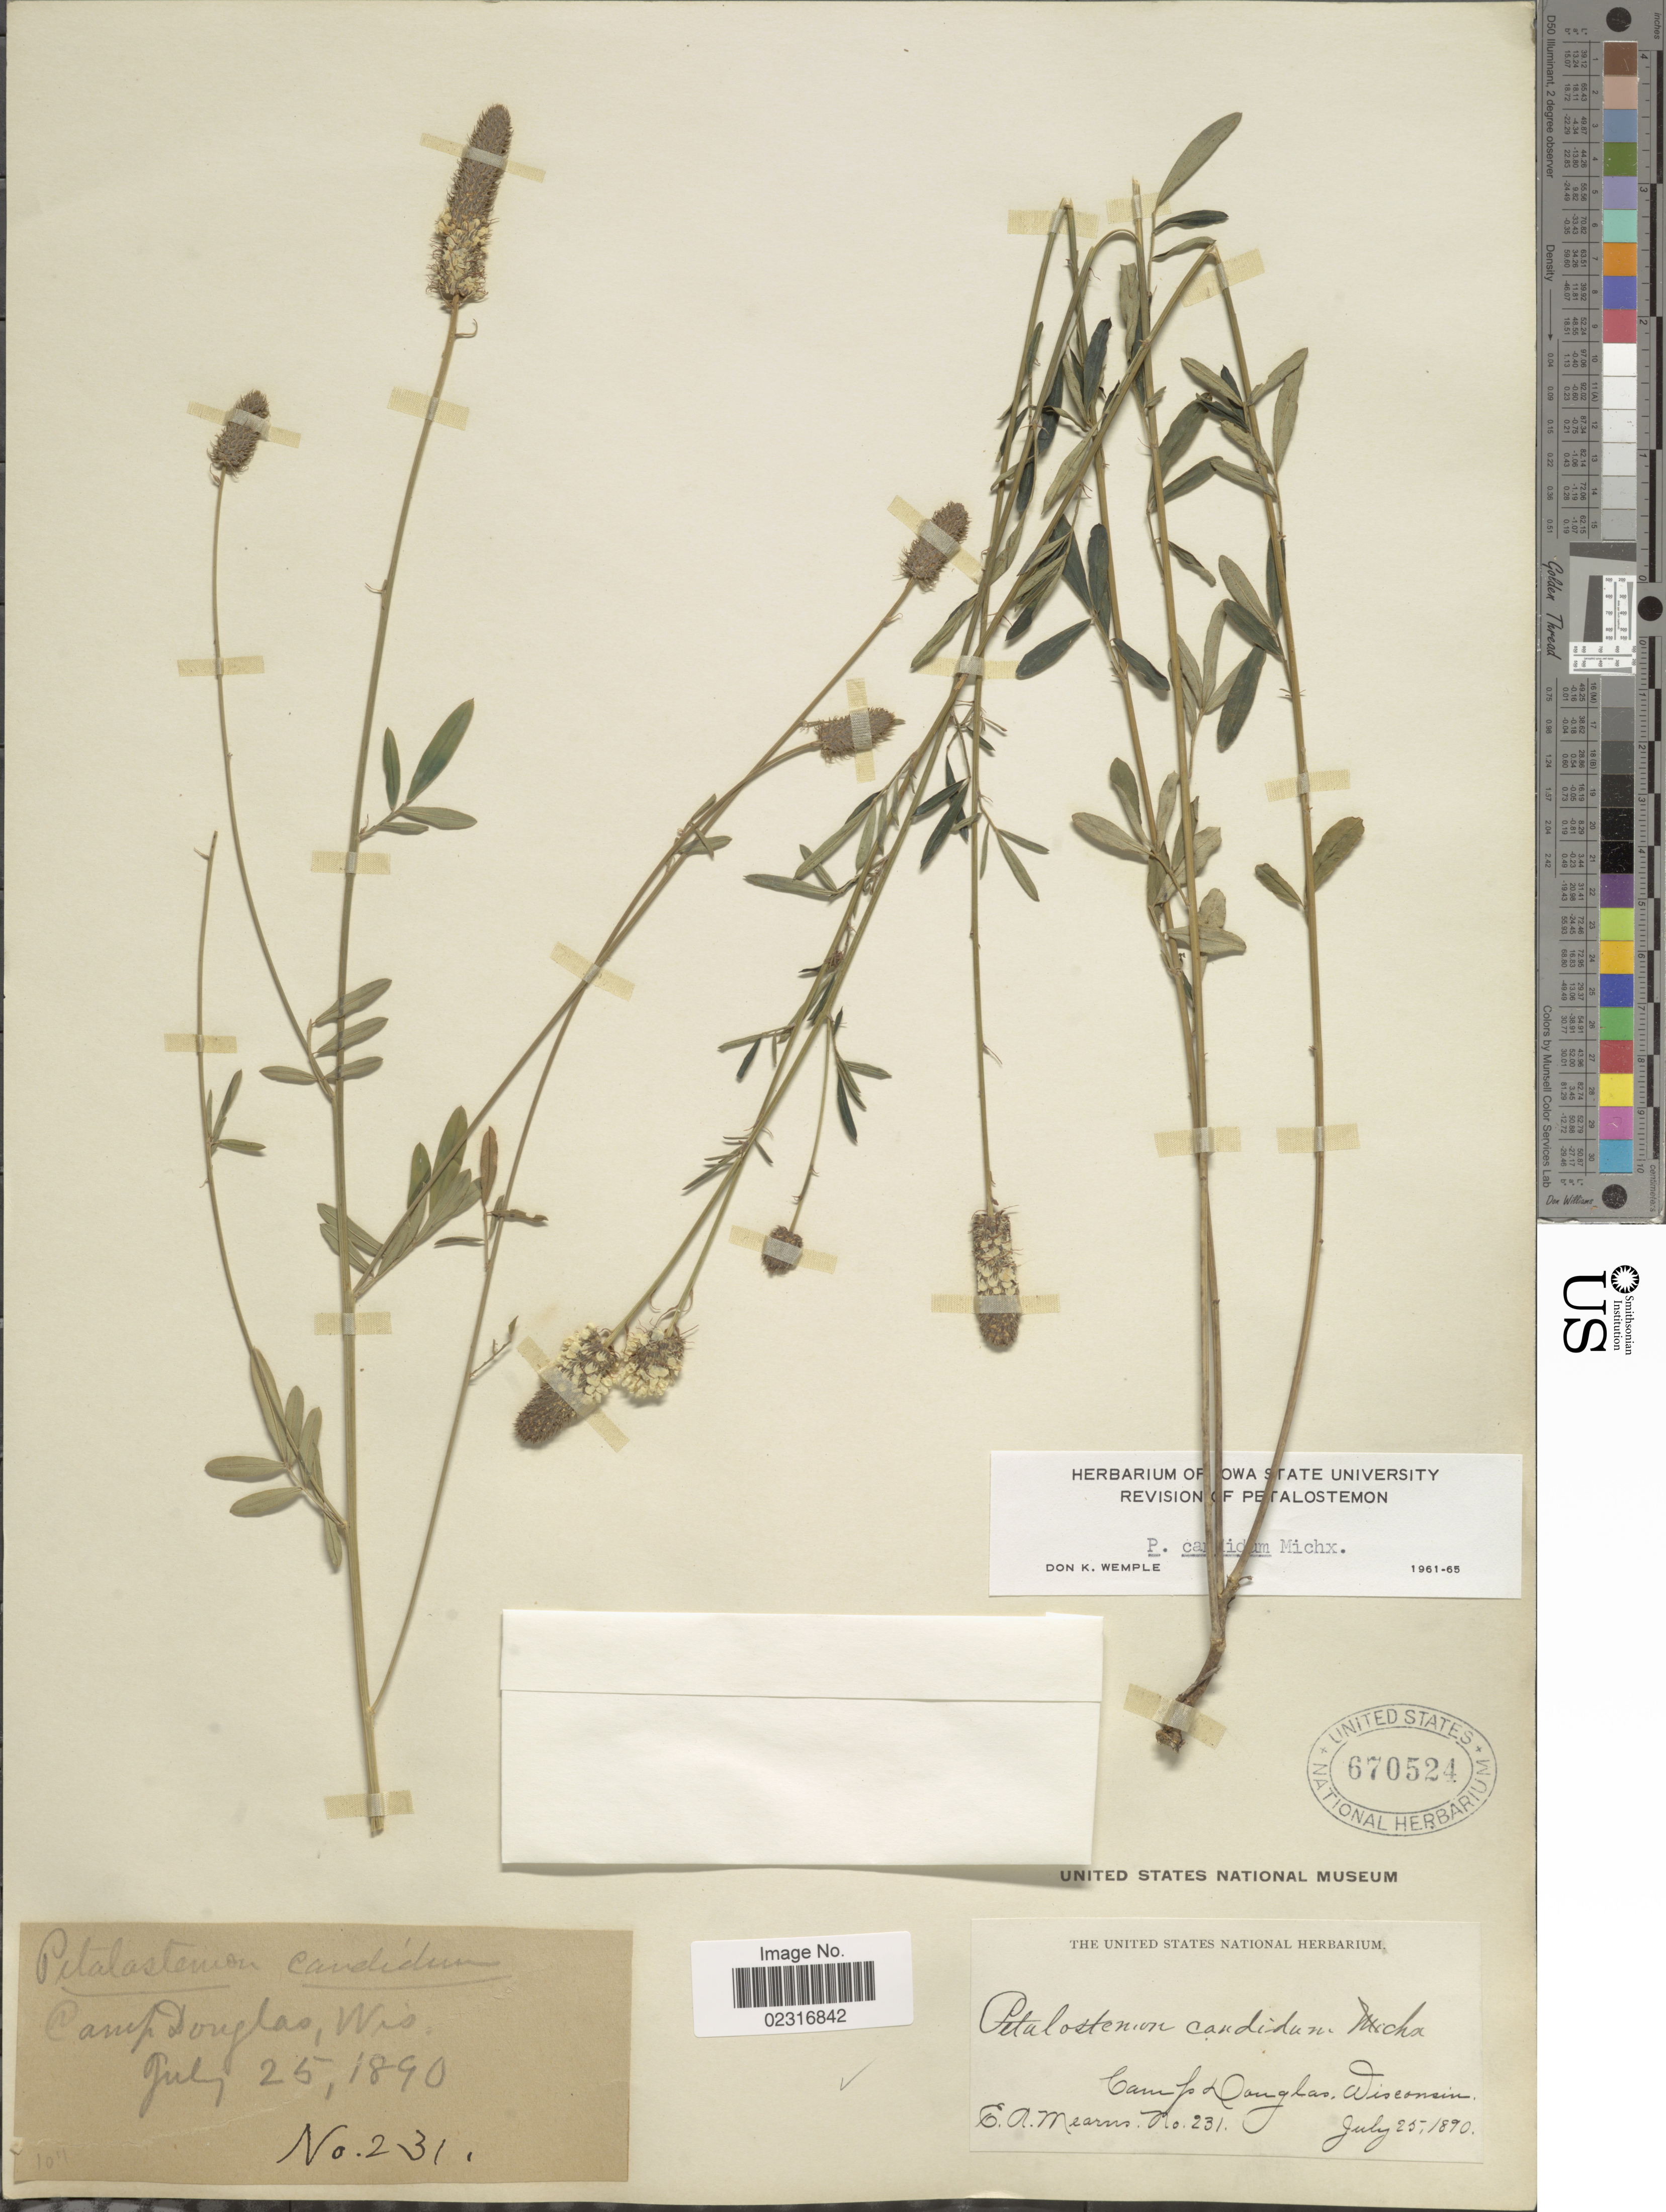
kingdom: Plantae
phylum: Tracheophyta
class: Magnoliopsida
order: Fabales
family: Fabaceae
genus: Dalea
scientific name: Dalea candida var. candida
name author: Michx. ex Willd.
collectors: E. A. Mearns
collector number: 231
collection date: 1890-07-25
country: United States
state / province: Wisconsin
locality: Camp Douglas, Wis.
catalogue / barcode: US 670524